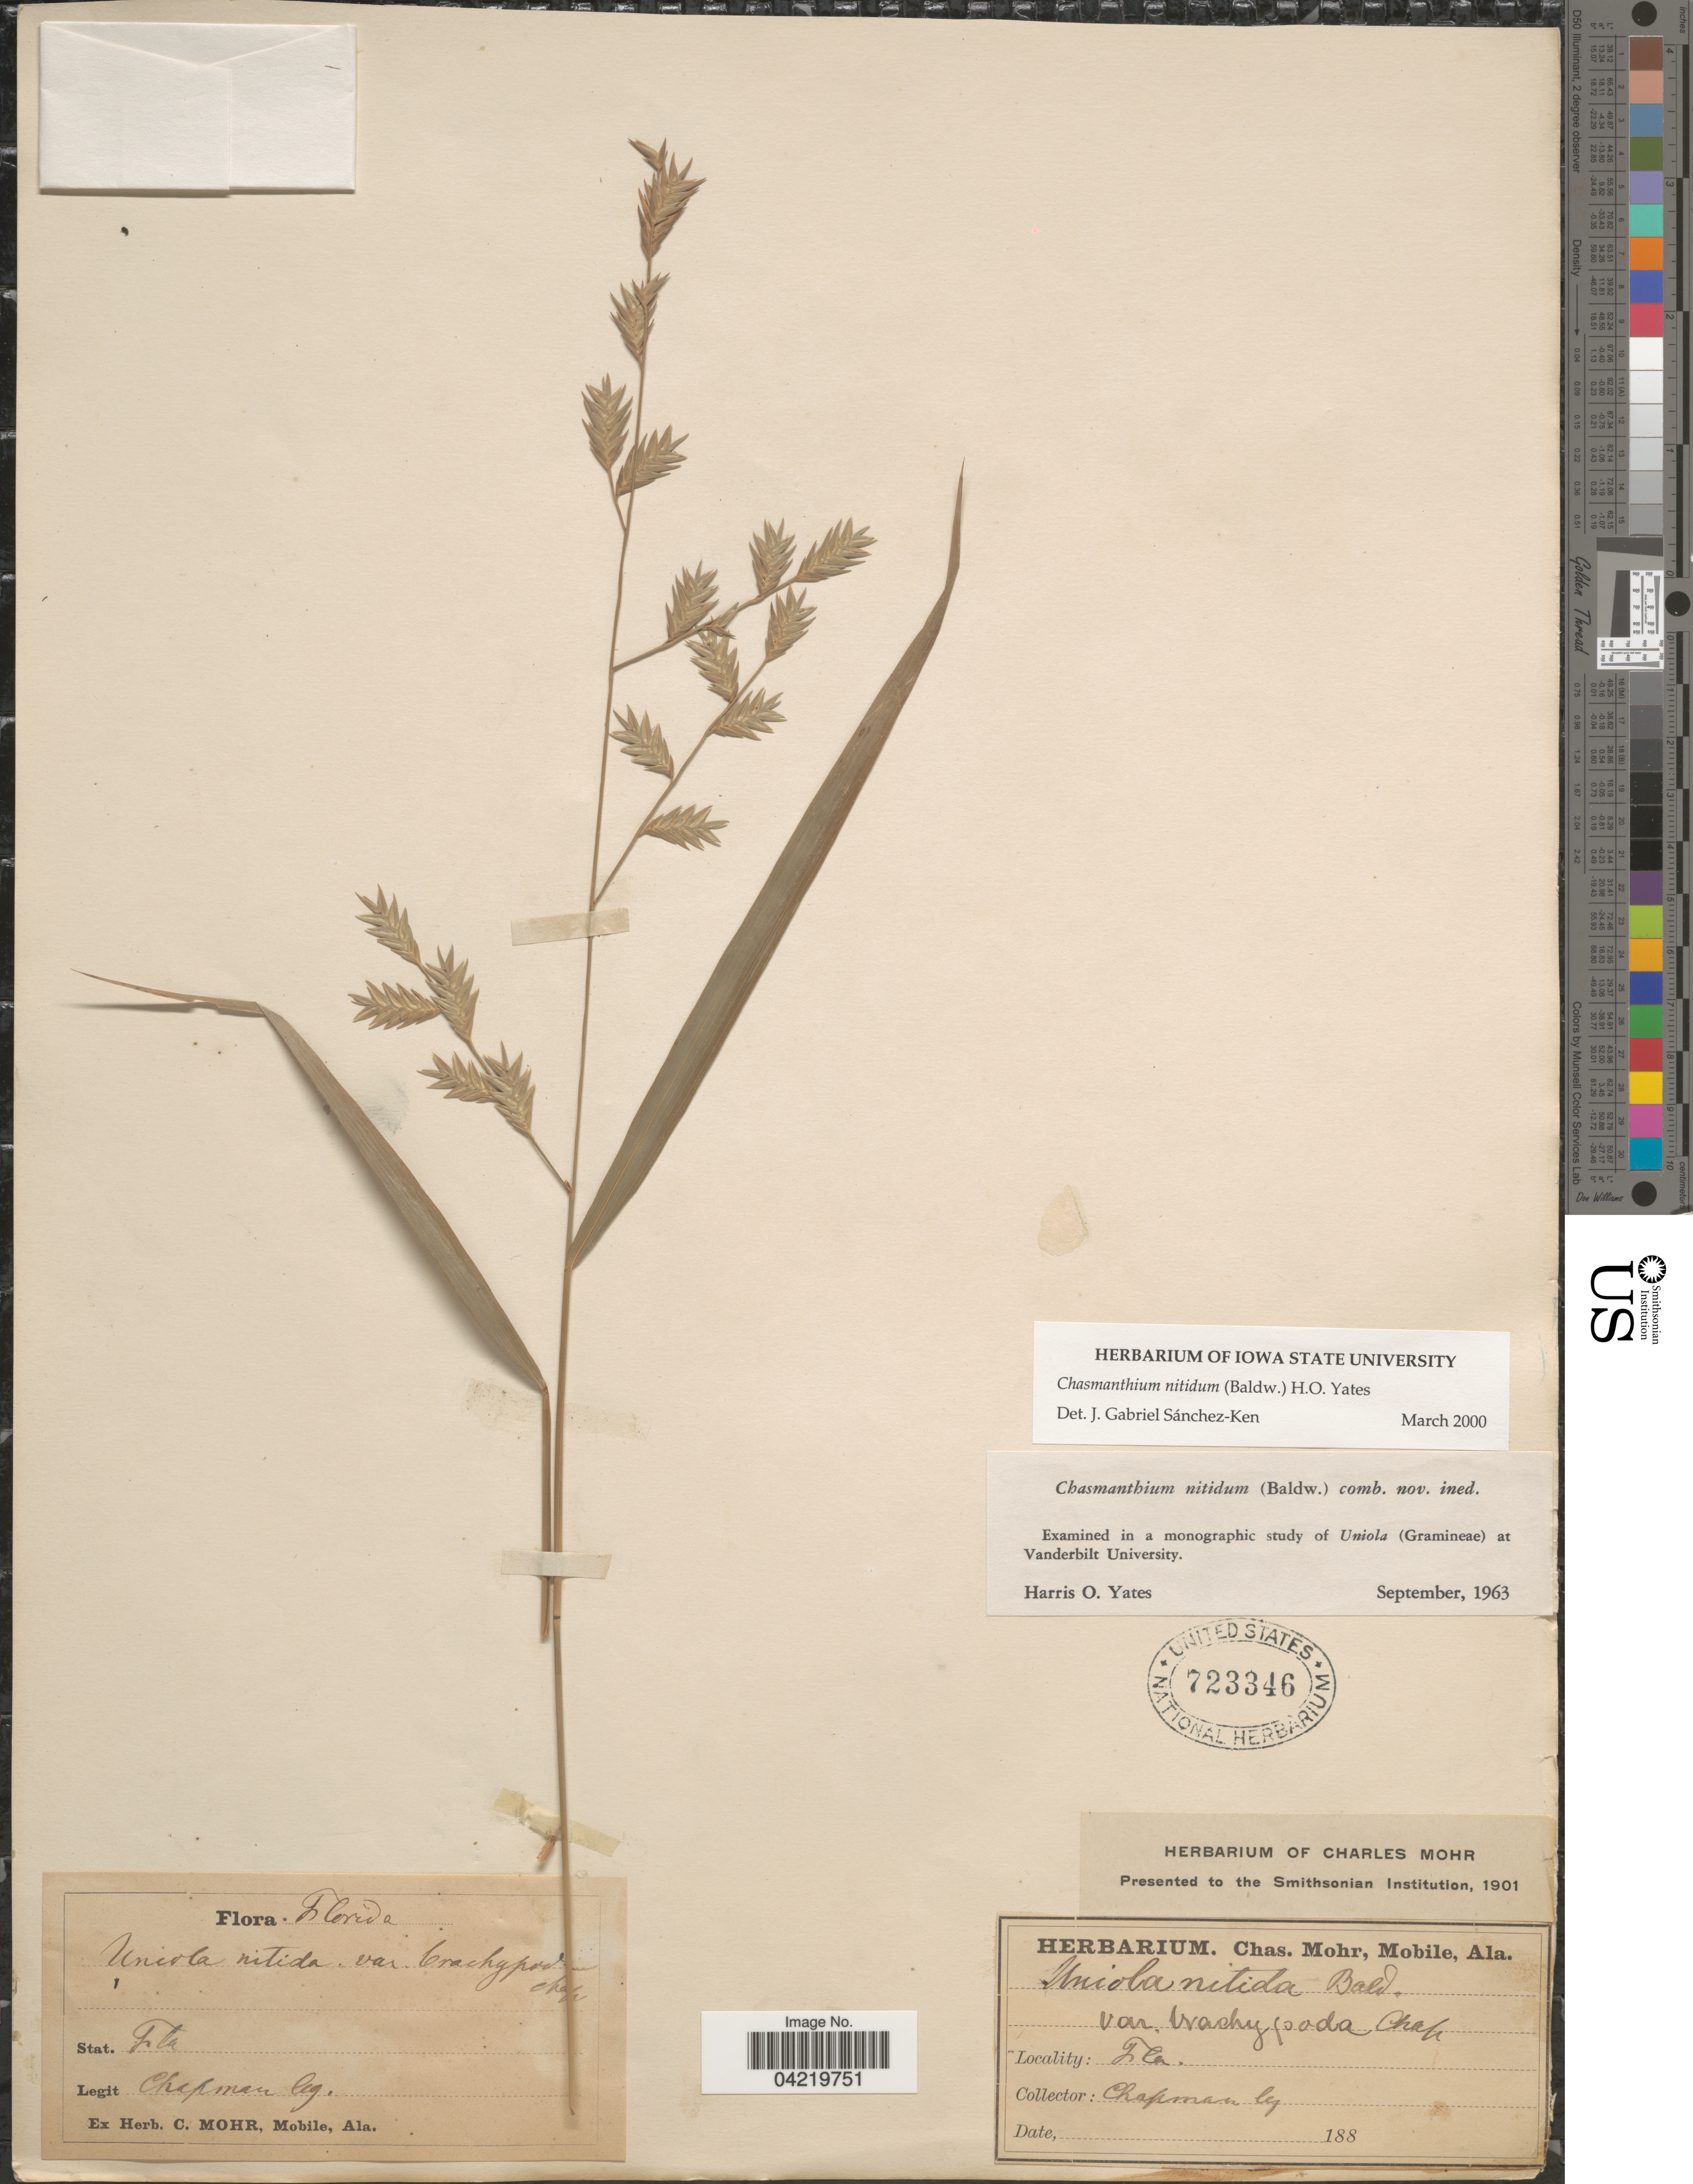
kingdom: Plantae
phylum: Tracheophyta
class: Liliopsida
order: Poales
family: Poaceae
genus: Chasmanthium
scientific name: Chasmanthium nitidum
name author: (Baldwin ex Elliott) H.O. Yates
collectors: A. Chapman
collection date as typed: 188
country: United States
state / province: Florida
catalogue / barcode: US 723346